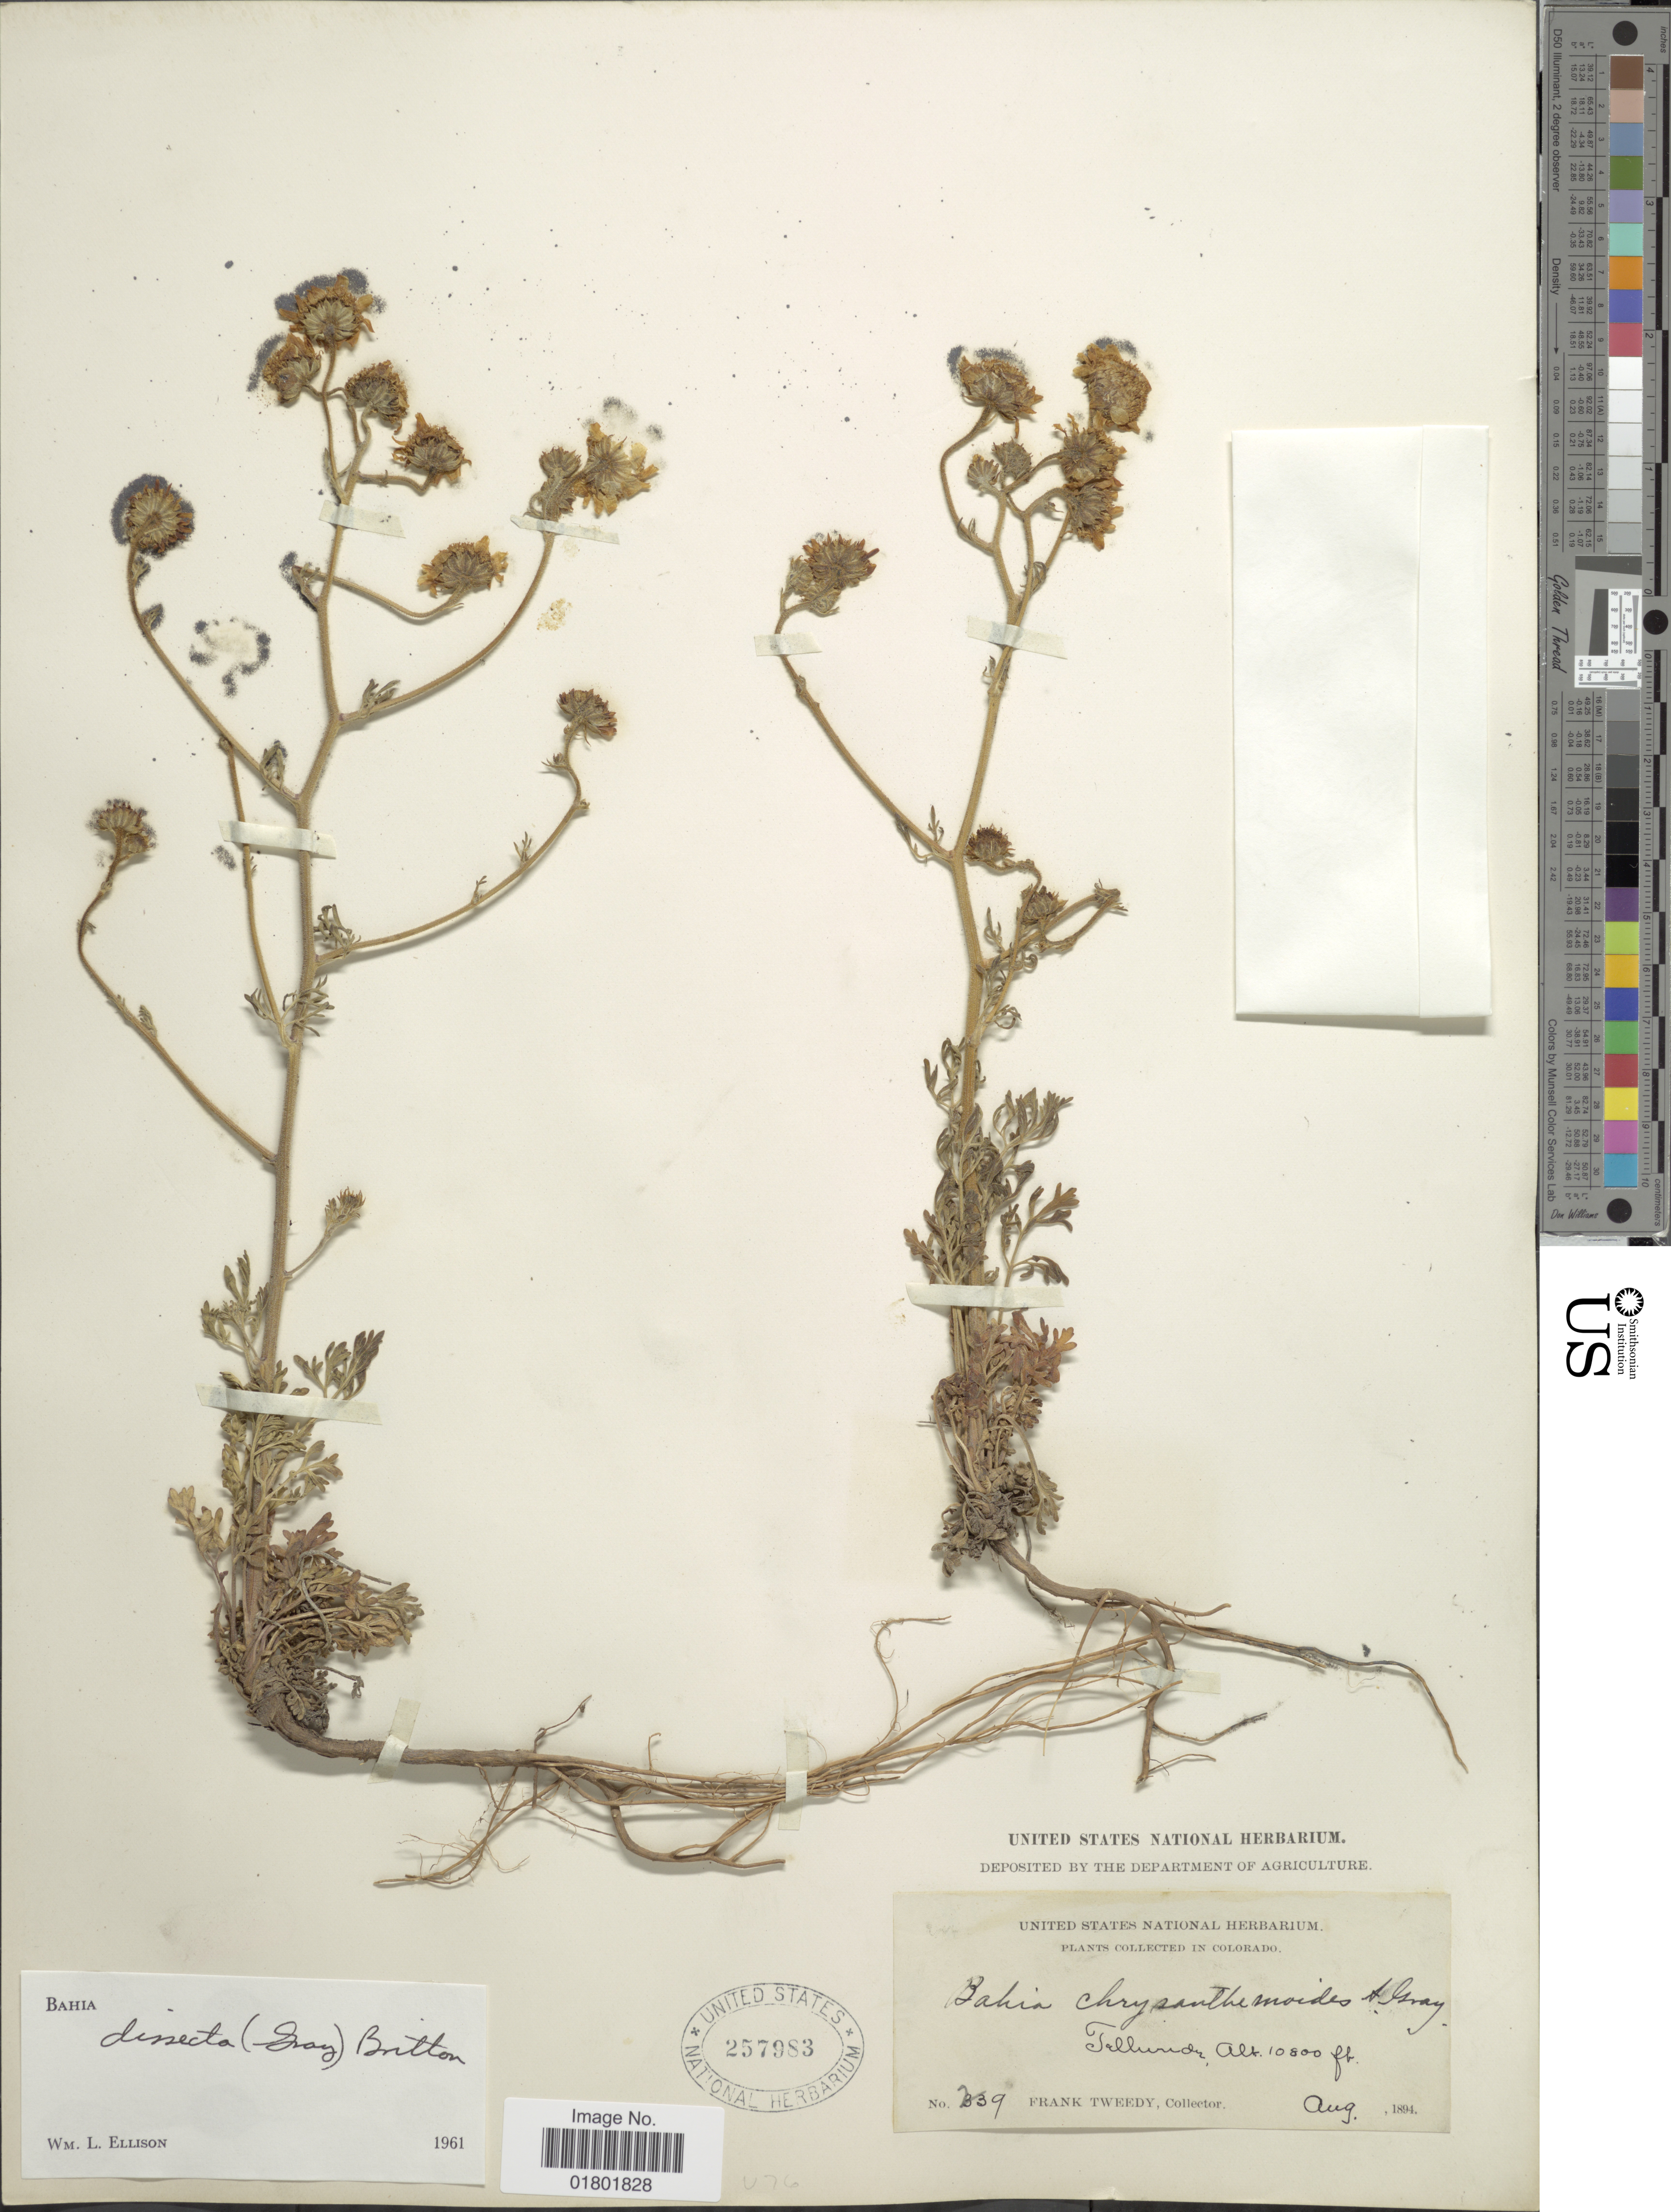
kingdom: Plantae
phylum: Tracheophyta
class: Magnoliopsida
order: Asterales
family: Asteraceae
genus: Bahia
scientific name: Bahia dissecta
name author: (A. Gray) Britton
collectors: F. Tweedy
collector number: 239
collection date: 1894-08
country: United States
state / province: Colorado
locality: Telluride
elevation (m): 3292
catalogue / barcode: US 257983